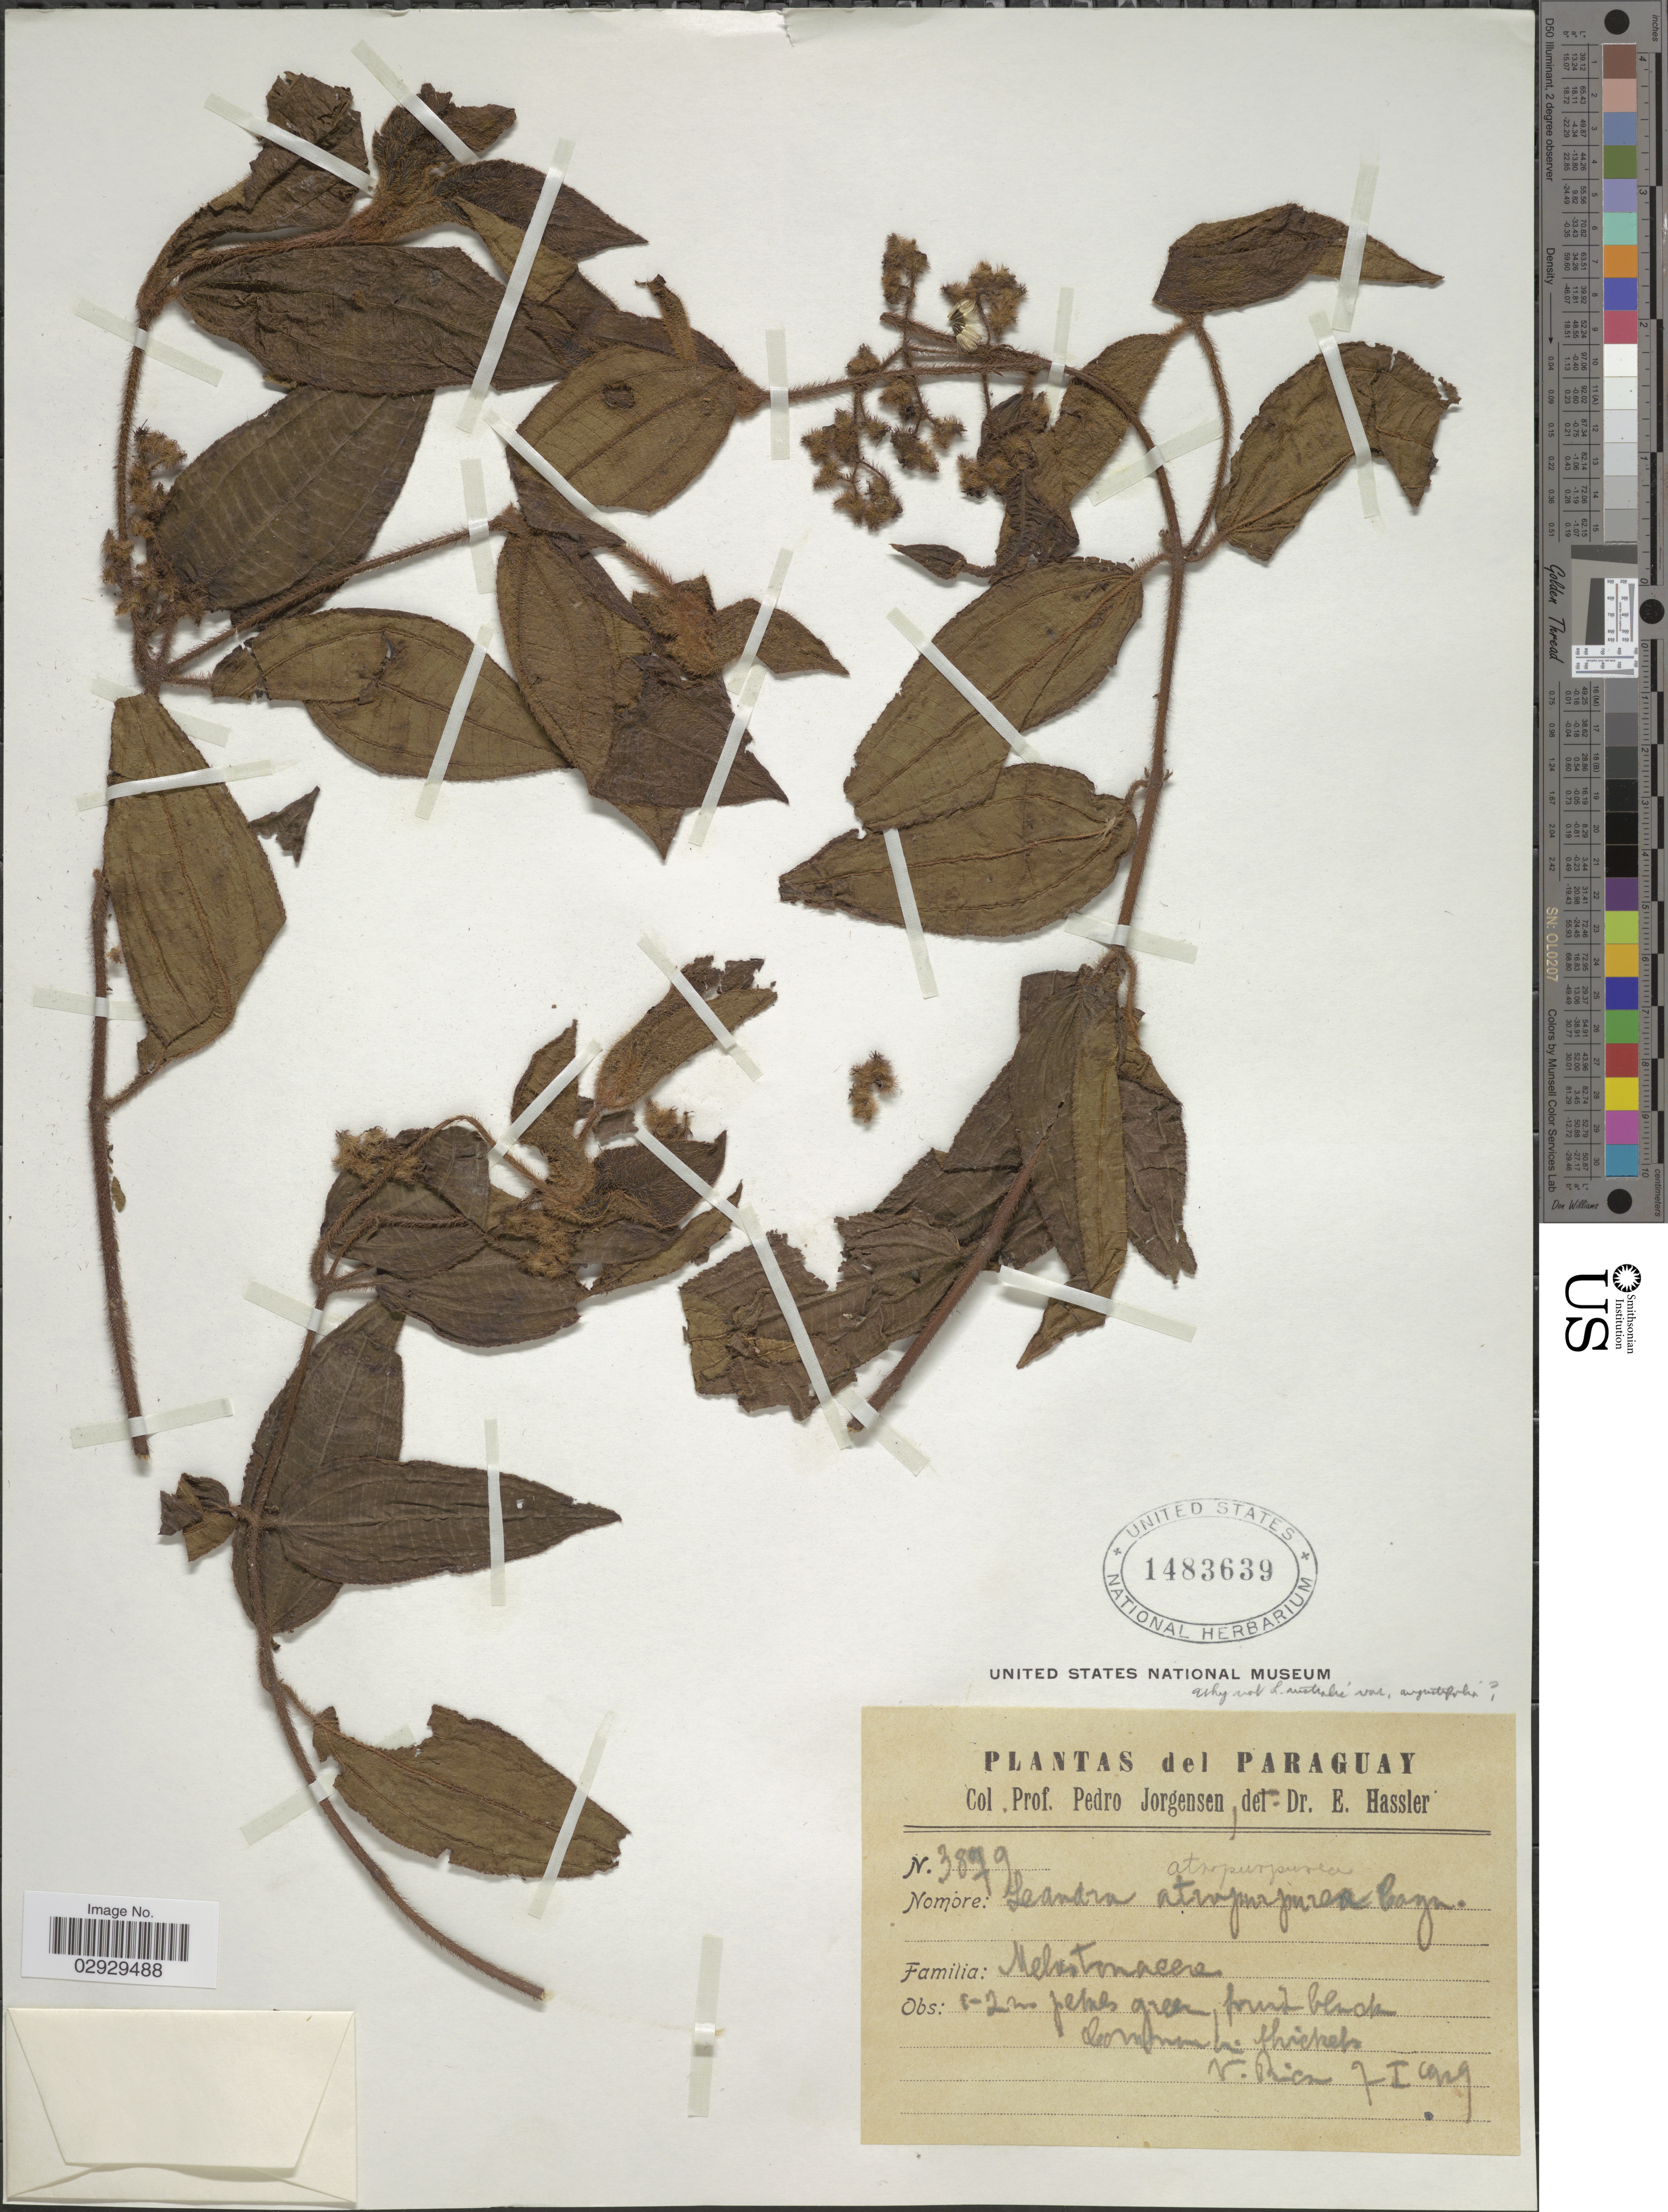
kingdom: Plantae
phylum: Tracheophyta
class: Magnoliopsida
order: Myrtales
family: Melastomataceae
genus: Leandra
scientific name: Leandra atropurpurea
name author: Cogn.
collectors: P. Jörgensen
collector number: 3879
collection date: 1929-01-07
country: Paraguay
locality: V. Rica.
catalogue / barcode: US 1483639